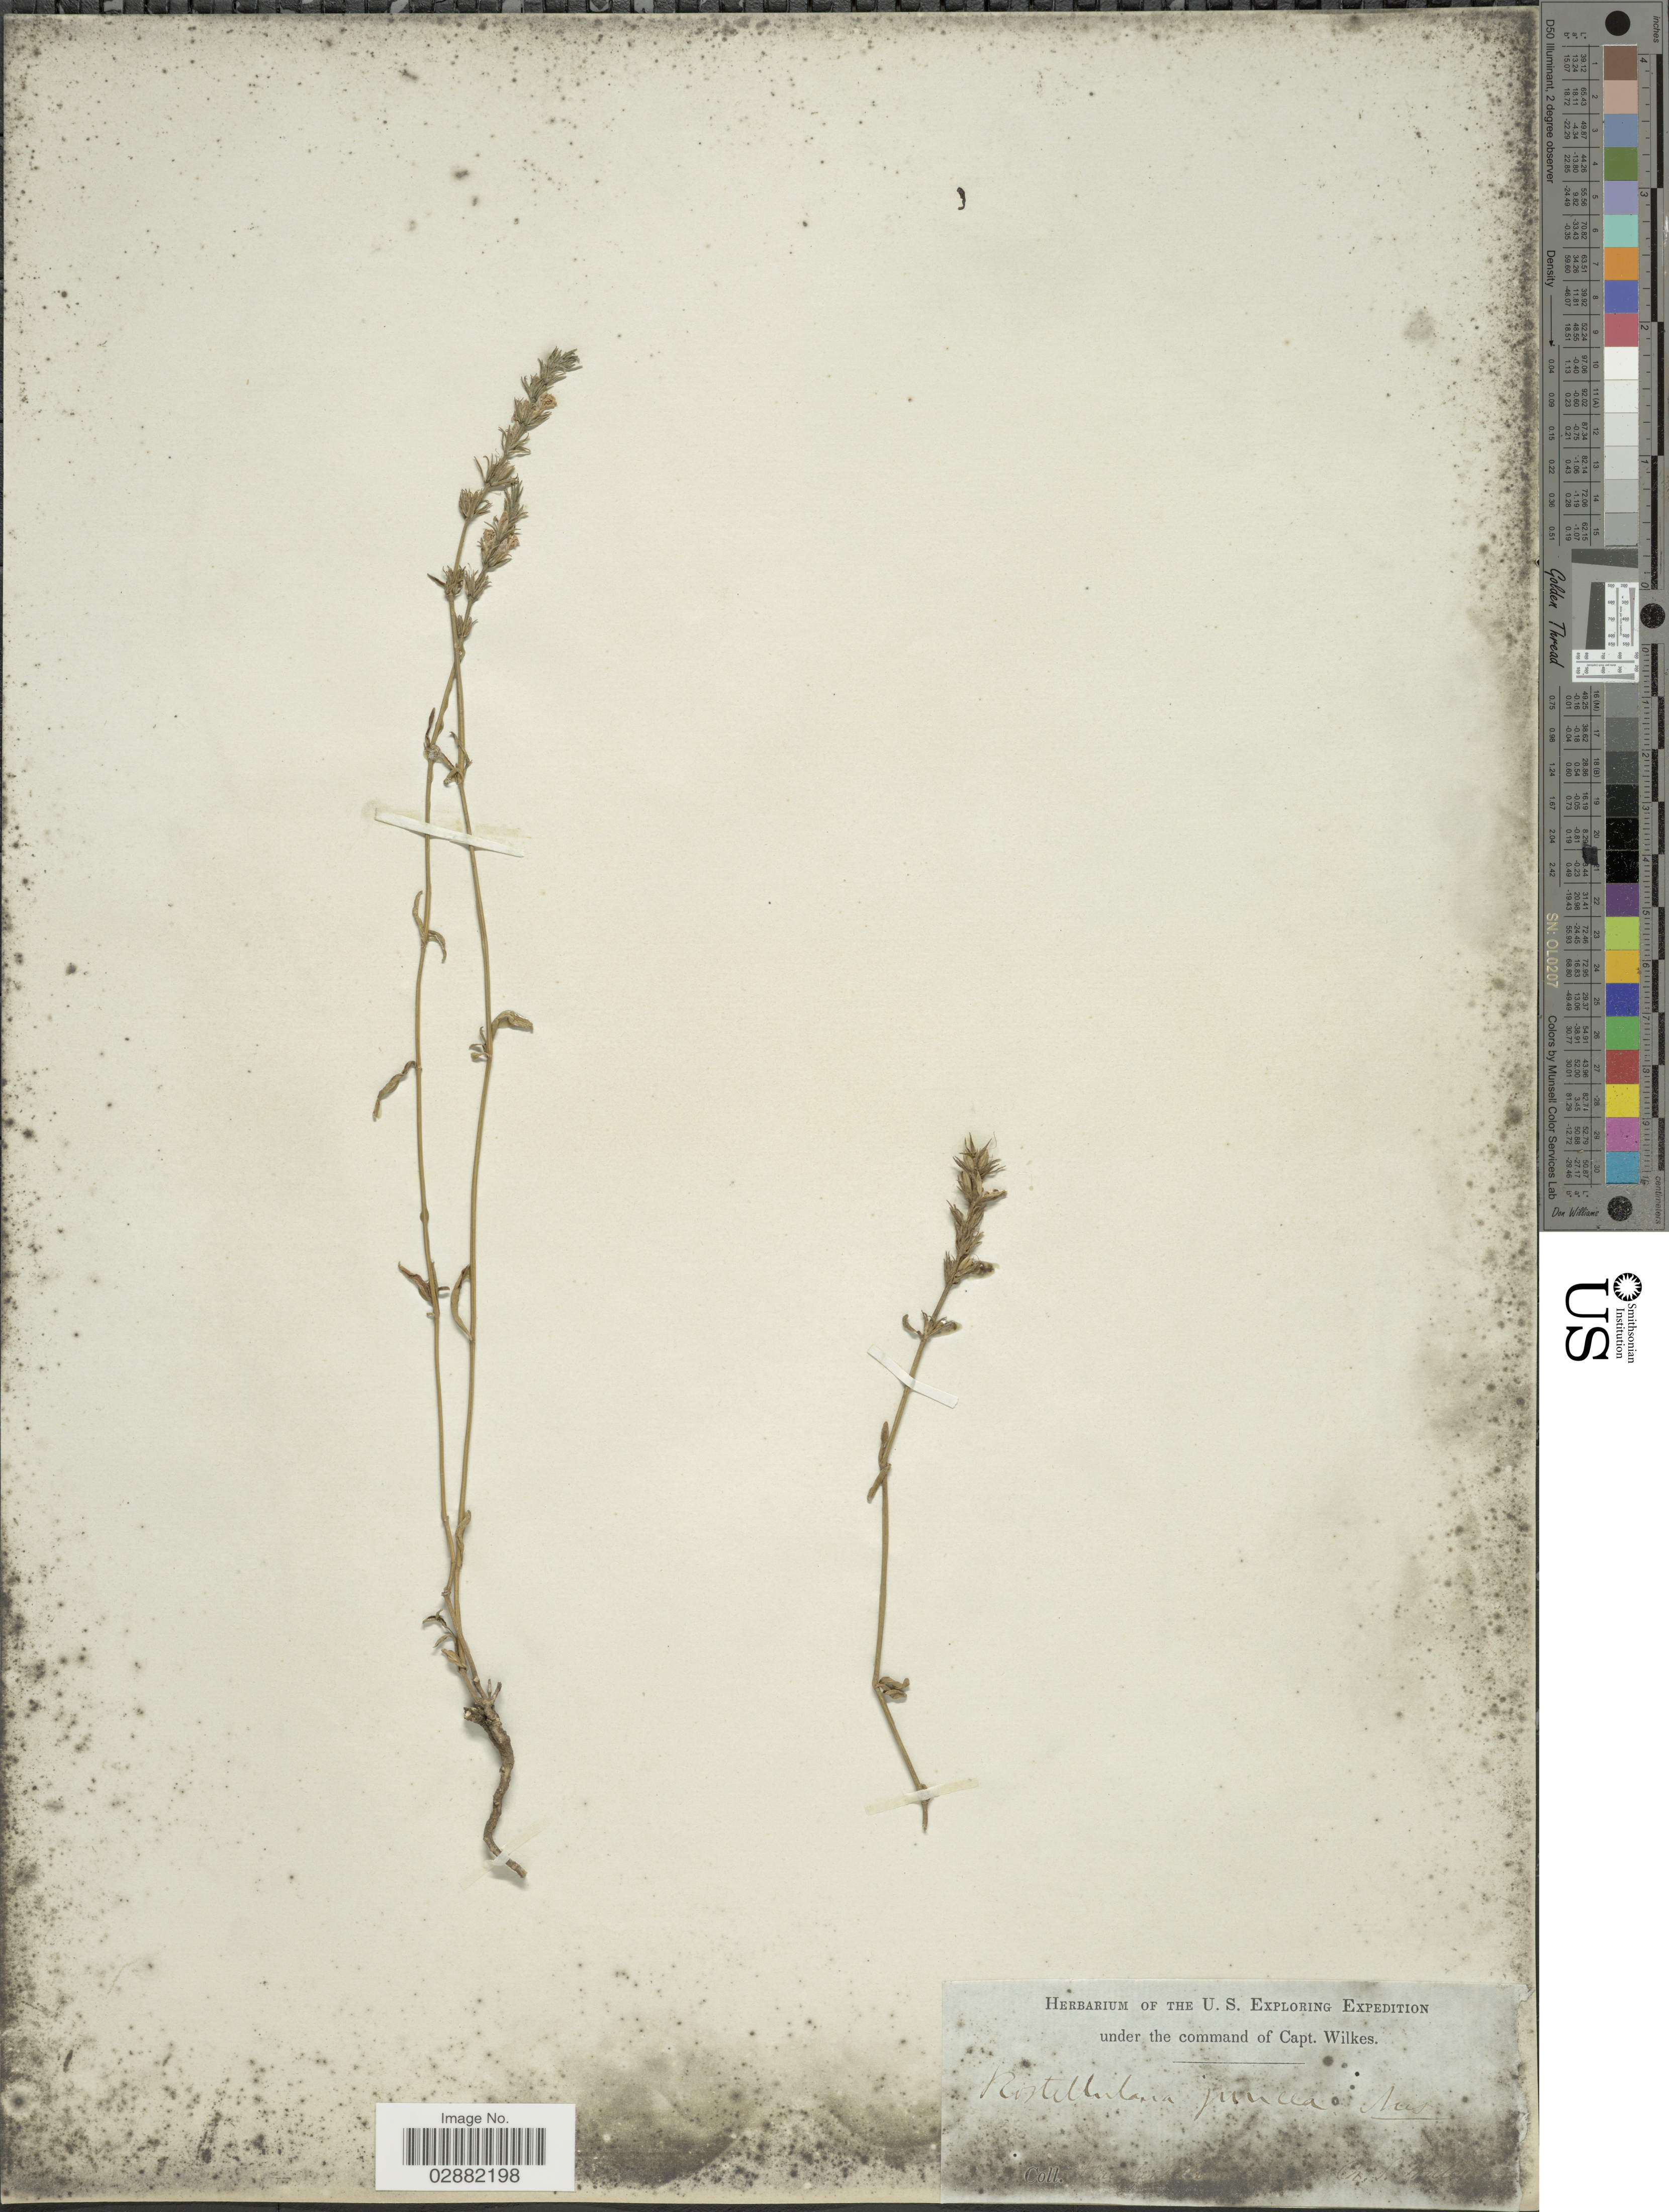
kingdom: Plantae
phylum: Tracheophyta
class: Magnoliopsida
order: Lamiales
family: Acanthaceae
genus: Rostellularia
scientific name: Rostellularia juncea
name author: Nees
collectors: Collector illegible & Wilkes Explor. Exped.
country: Australia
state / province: New South Wales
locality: N. S. Wales.